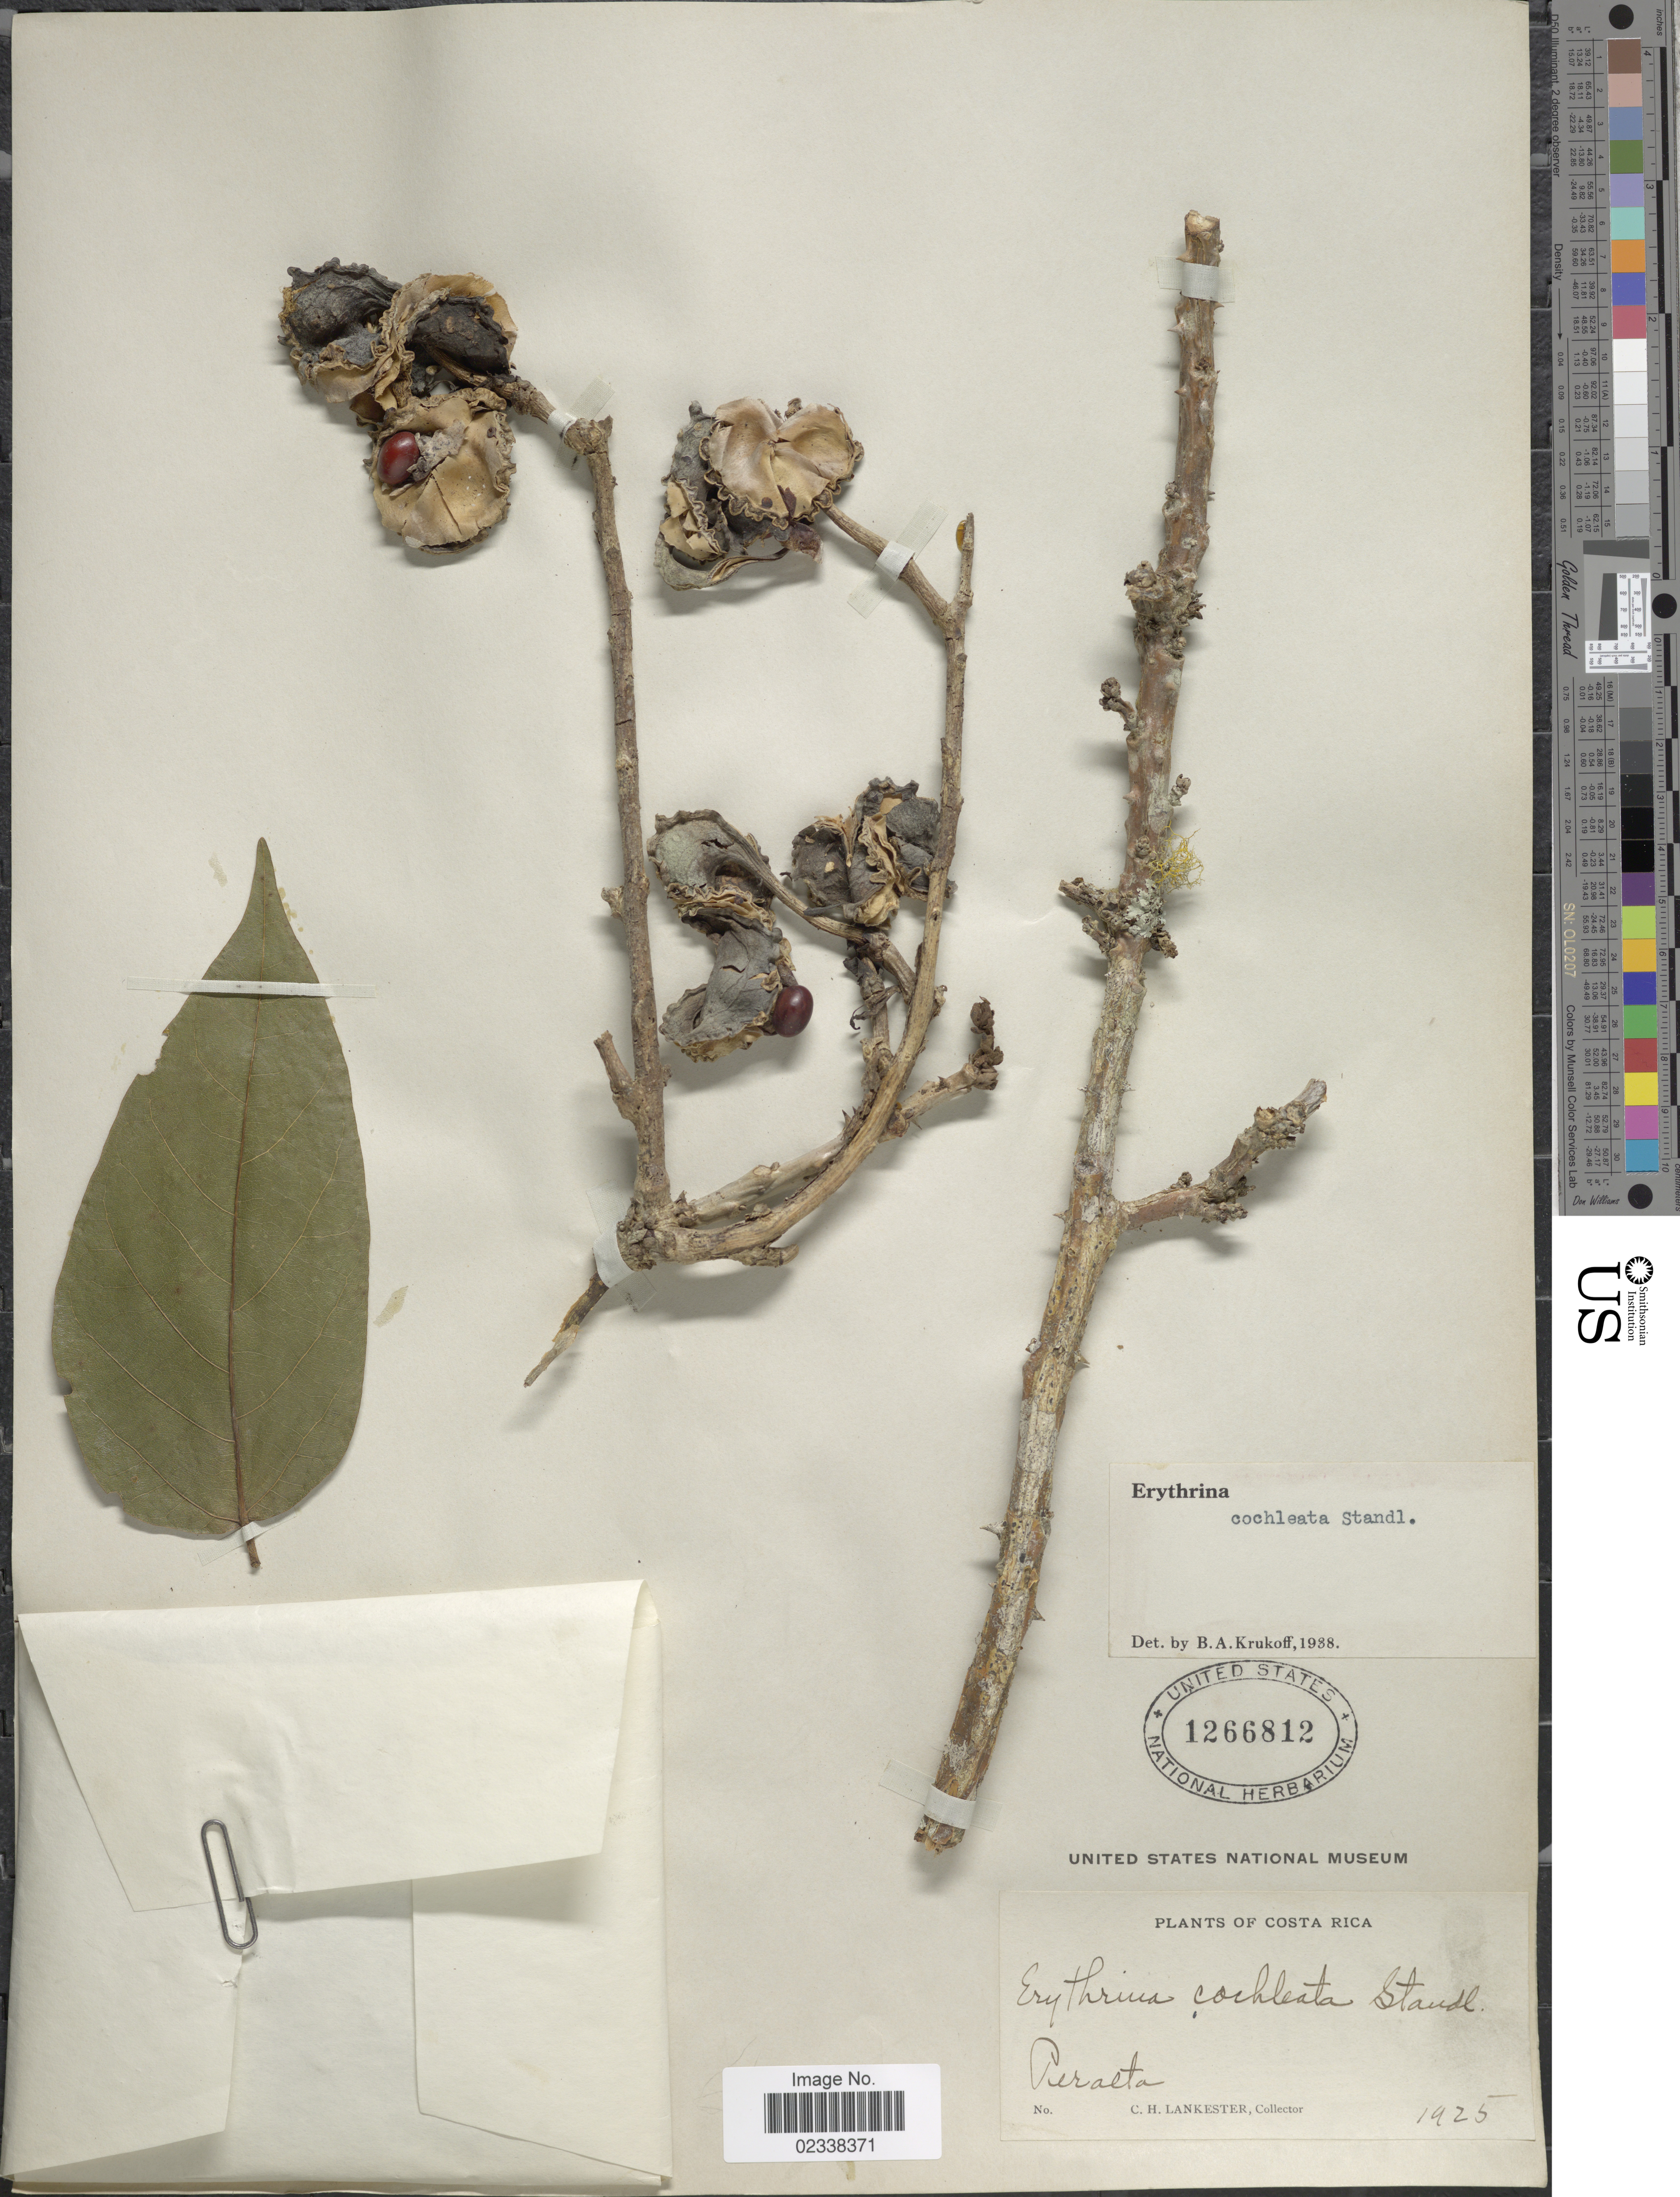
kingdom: Plantae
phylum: Tracheophyta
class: Magnoliopsida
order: Fabales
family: Fabaceae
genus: Erythrina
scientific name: Erythrina cochleata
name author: Standl.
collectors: C. H. Lankester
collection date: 1925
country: Costa Rica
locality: Peralta.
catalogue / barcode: US 1266812